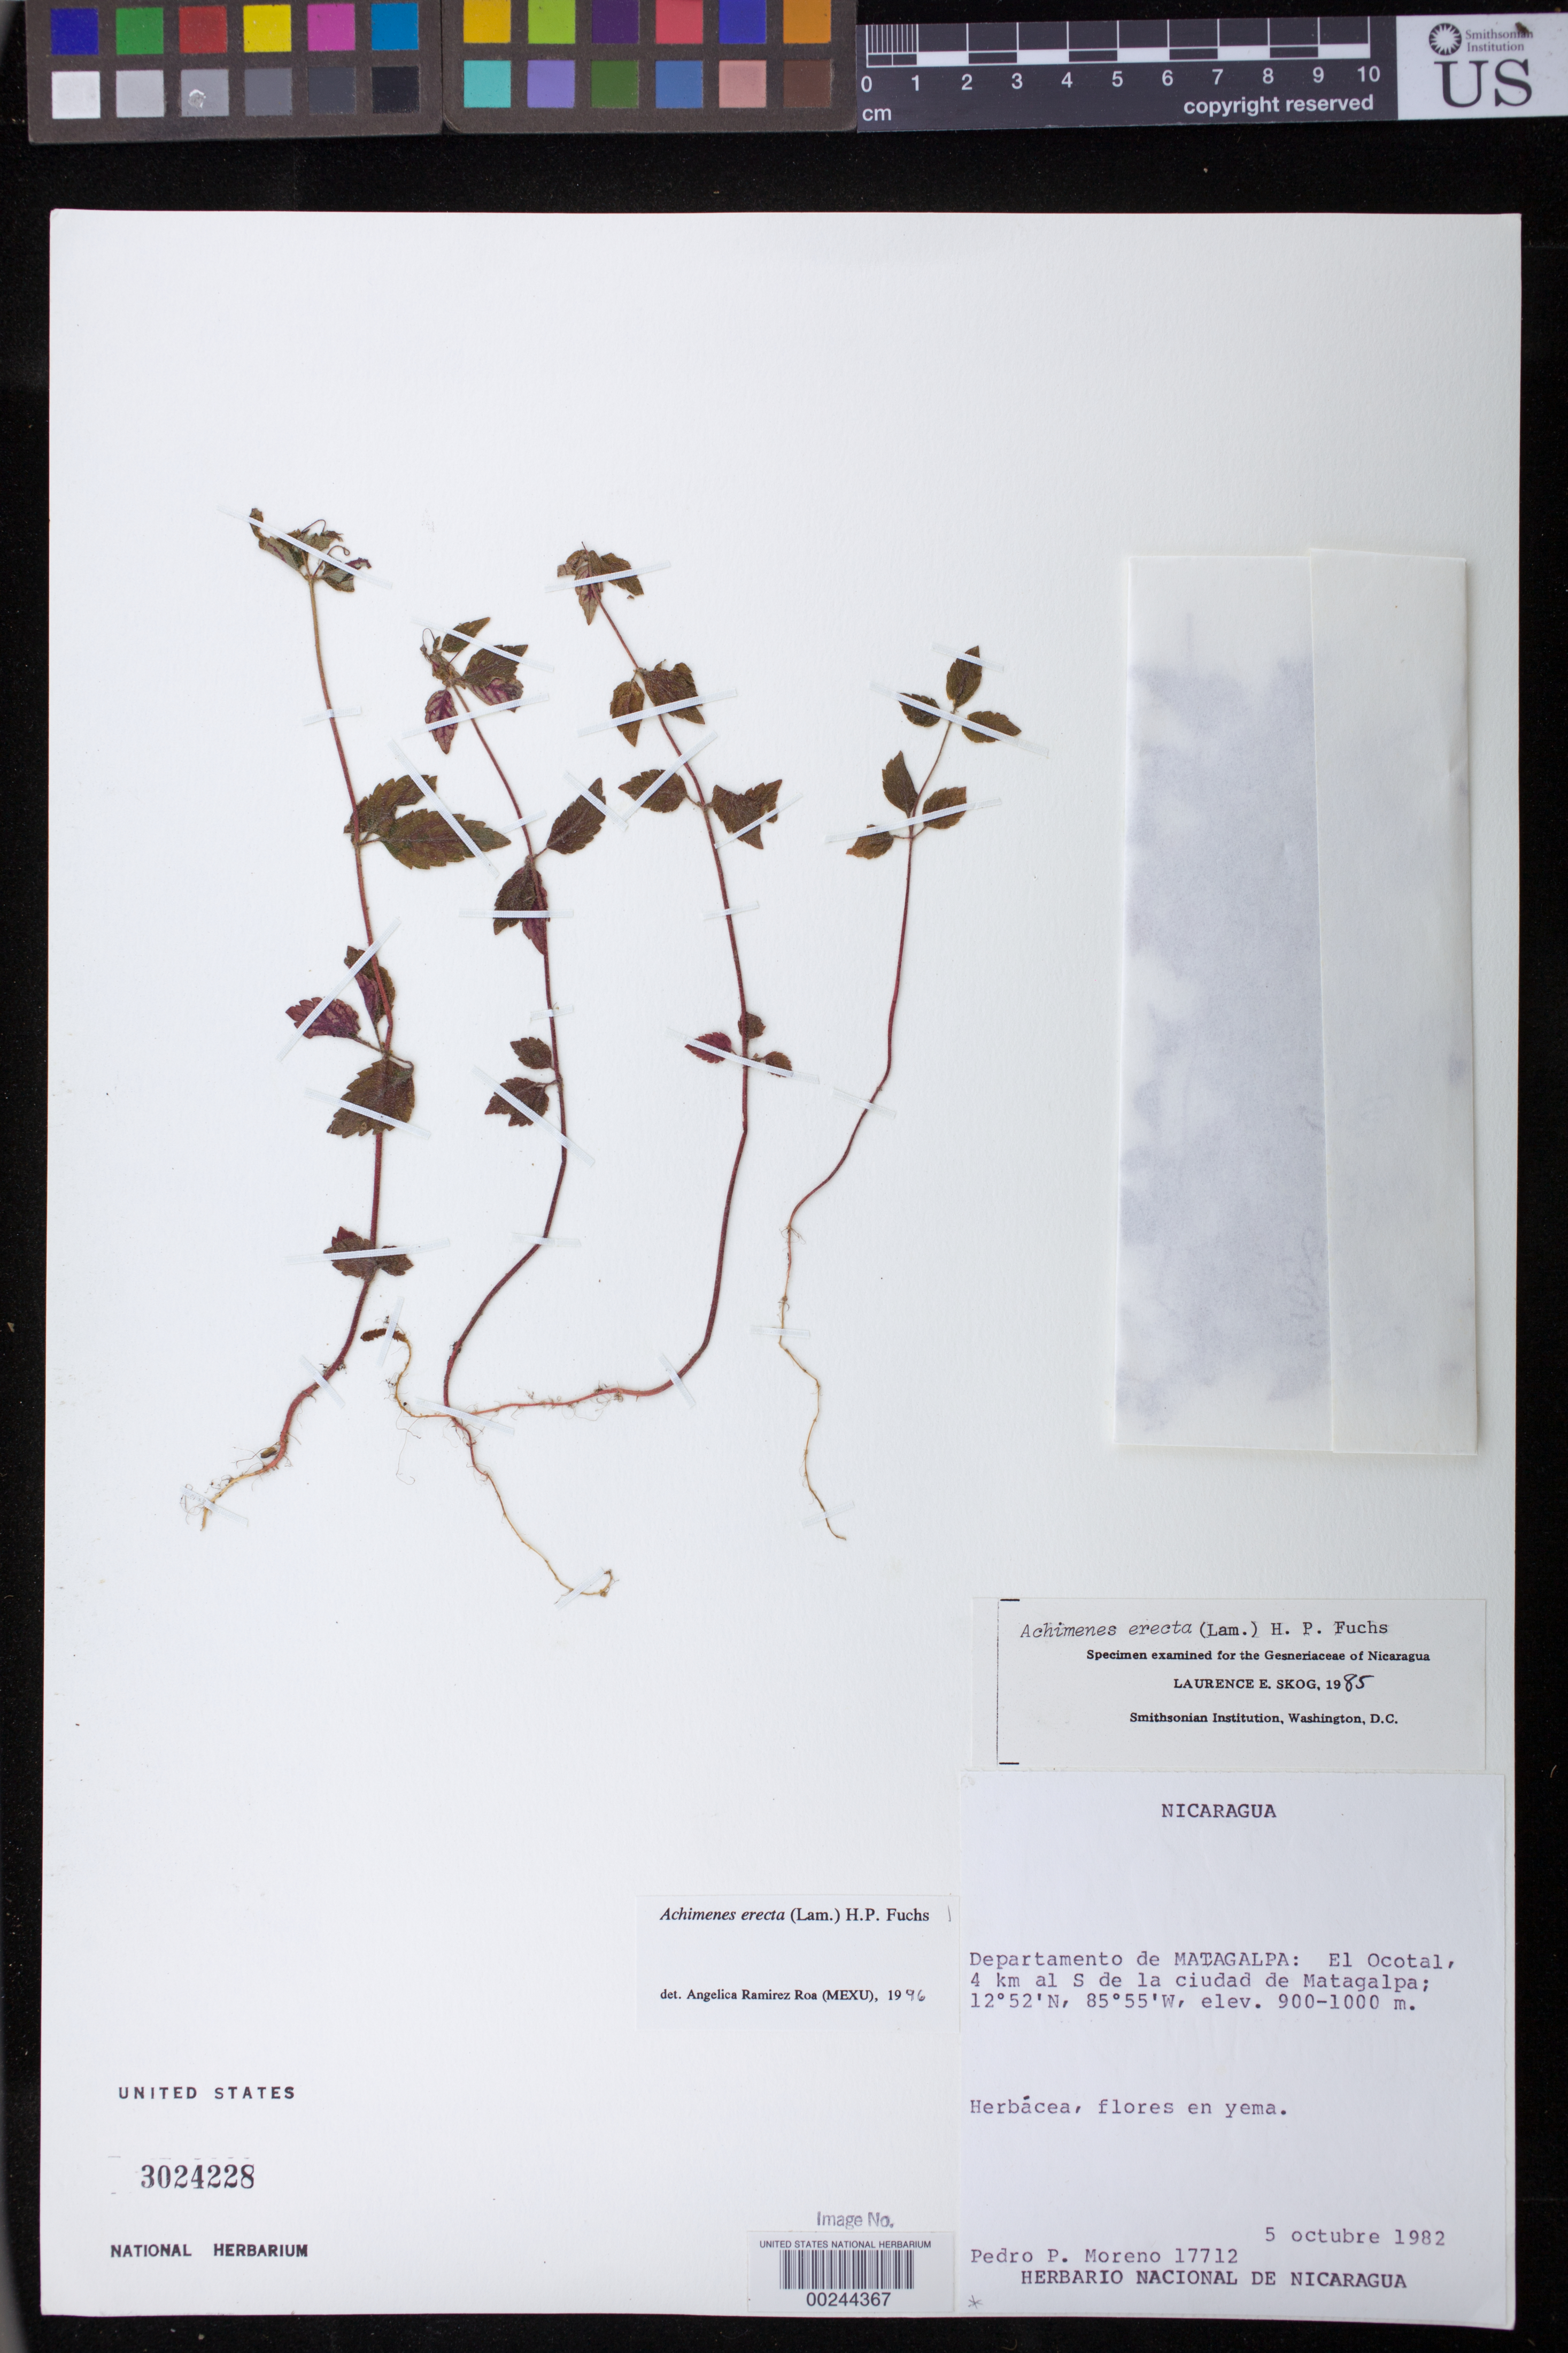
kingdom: Plantae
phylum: Tracheophyta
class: Magnoliopsida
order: Lamiales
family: Gesneriaceae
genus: Achimenes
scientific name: Achimenes erecta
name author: (Lam.) H.P. Fuchs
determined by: Skog, Laurence E.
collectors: P. Moreno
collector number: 17712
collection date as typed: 05 Oct 1982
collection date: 1982-10-05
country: Nicaragua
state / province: Matagalpa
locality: El Ocotal, 4 km al S de la ciudad de Matagalpa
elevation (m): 900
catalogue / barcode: US 3024228